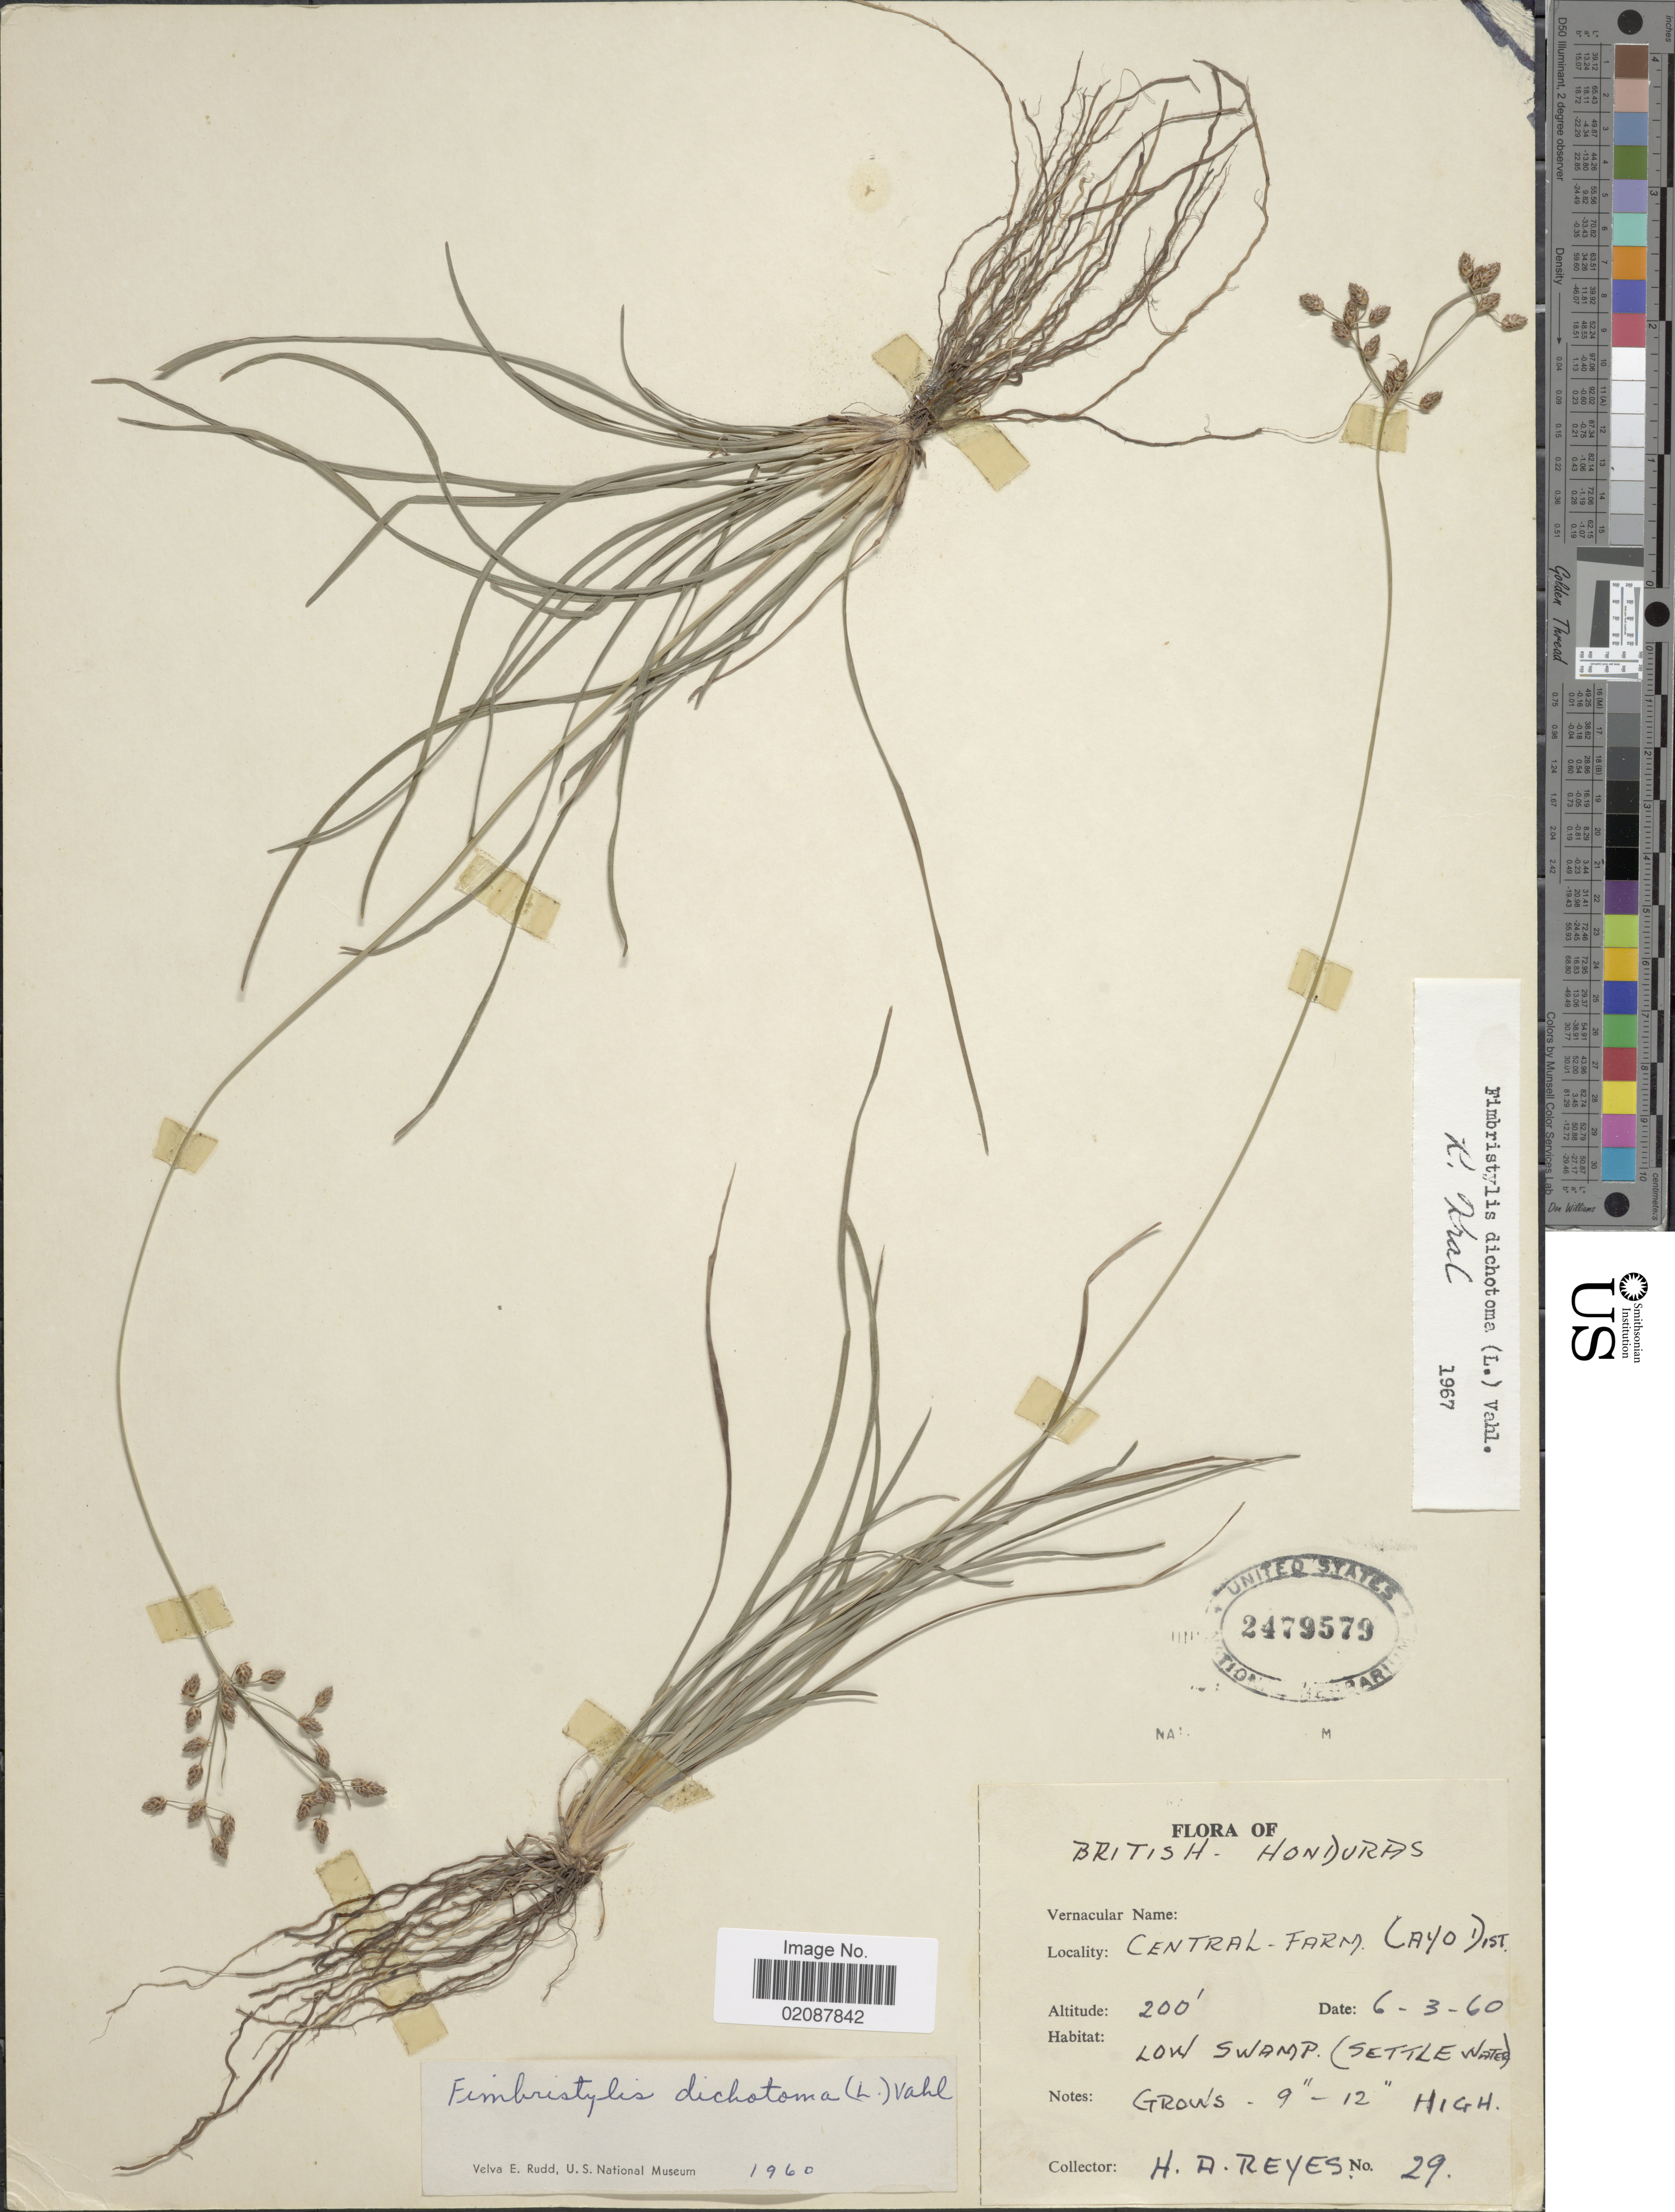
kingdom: Plantae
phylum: Tracheophyta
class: Liliopsida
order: Poales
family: Cyperaceae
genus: Fimbristylis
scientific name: Fimbristylis dichotoma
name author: (L.) Vahl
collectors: H. Reyes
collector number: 29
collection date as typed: Transcribed d/m/y: 6/3/60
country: Belize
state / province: Cayo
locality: British-Honduras. Central-Farm, Cayo Dist.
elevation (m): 61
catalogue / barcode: US 2479579